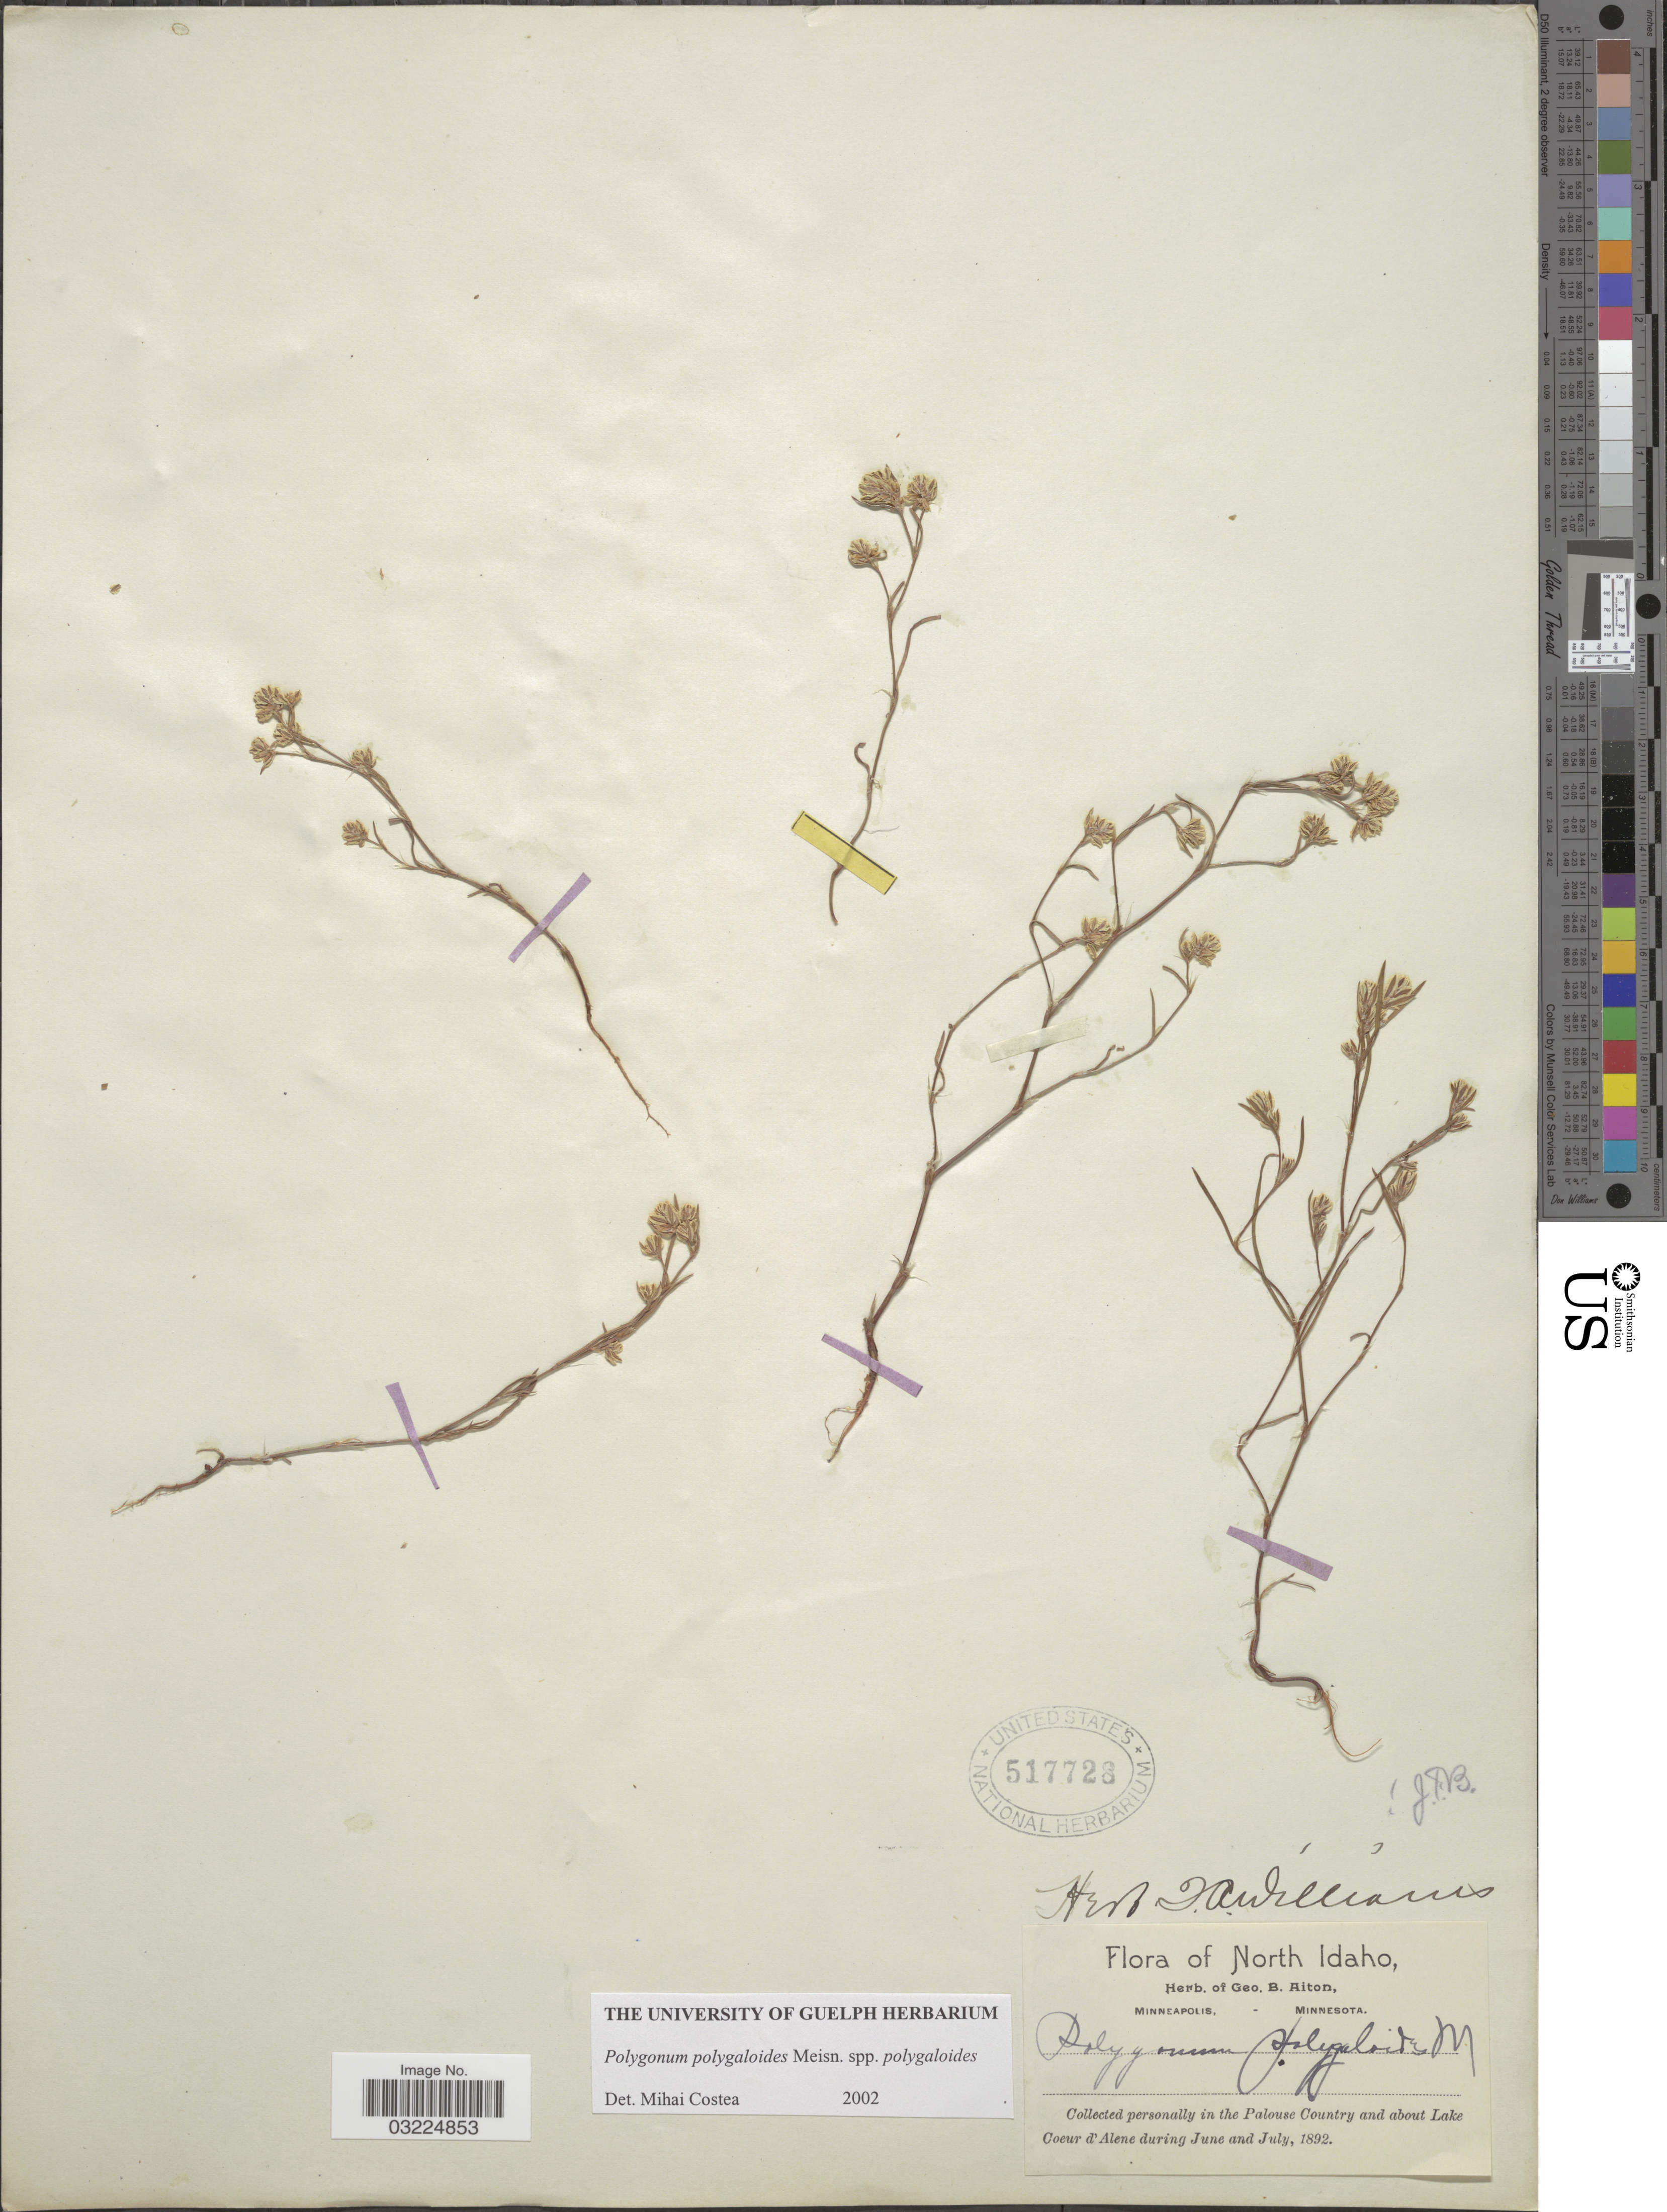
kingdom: Plantae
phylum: Tracheophyta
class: Magnoliopsida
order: Caryophyllales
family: Polygonaceae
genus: Polygonum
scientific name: Polygonum polygaloides subsp. polygaloides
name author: Meisn.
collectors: ex herb. G. B. Hinton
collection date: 1892-06/1892-07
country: United States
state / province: Idaho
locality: North Idaho. Palouse Country and about Lake Cœur d' Alene.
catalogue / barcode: US 517728